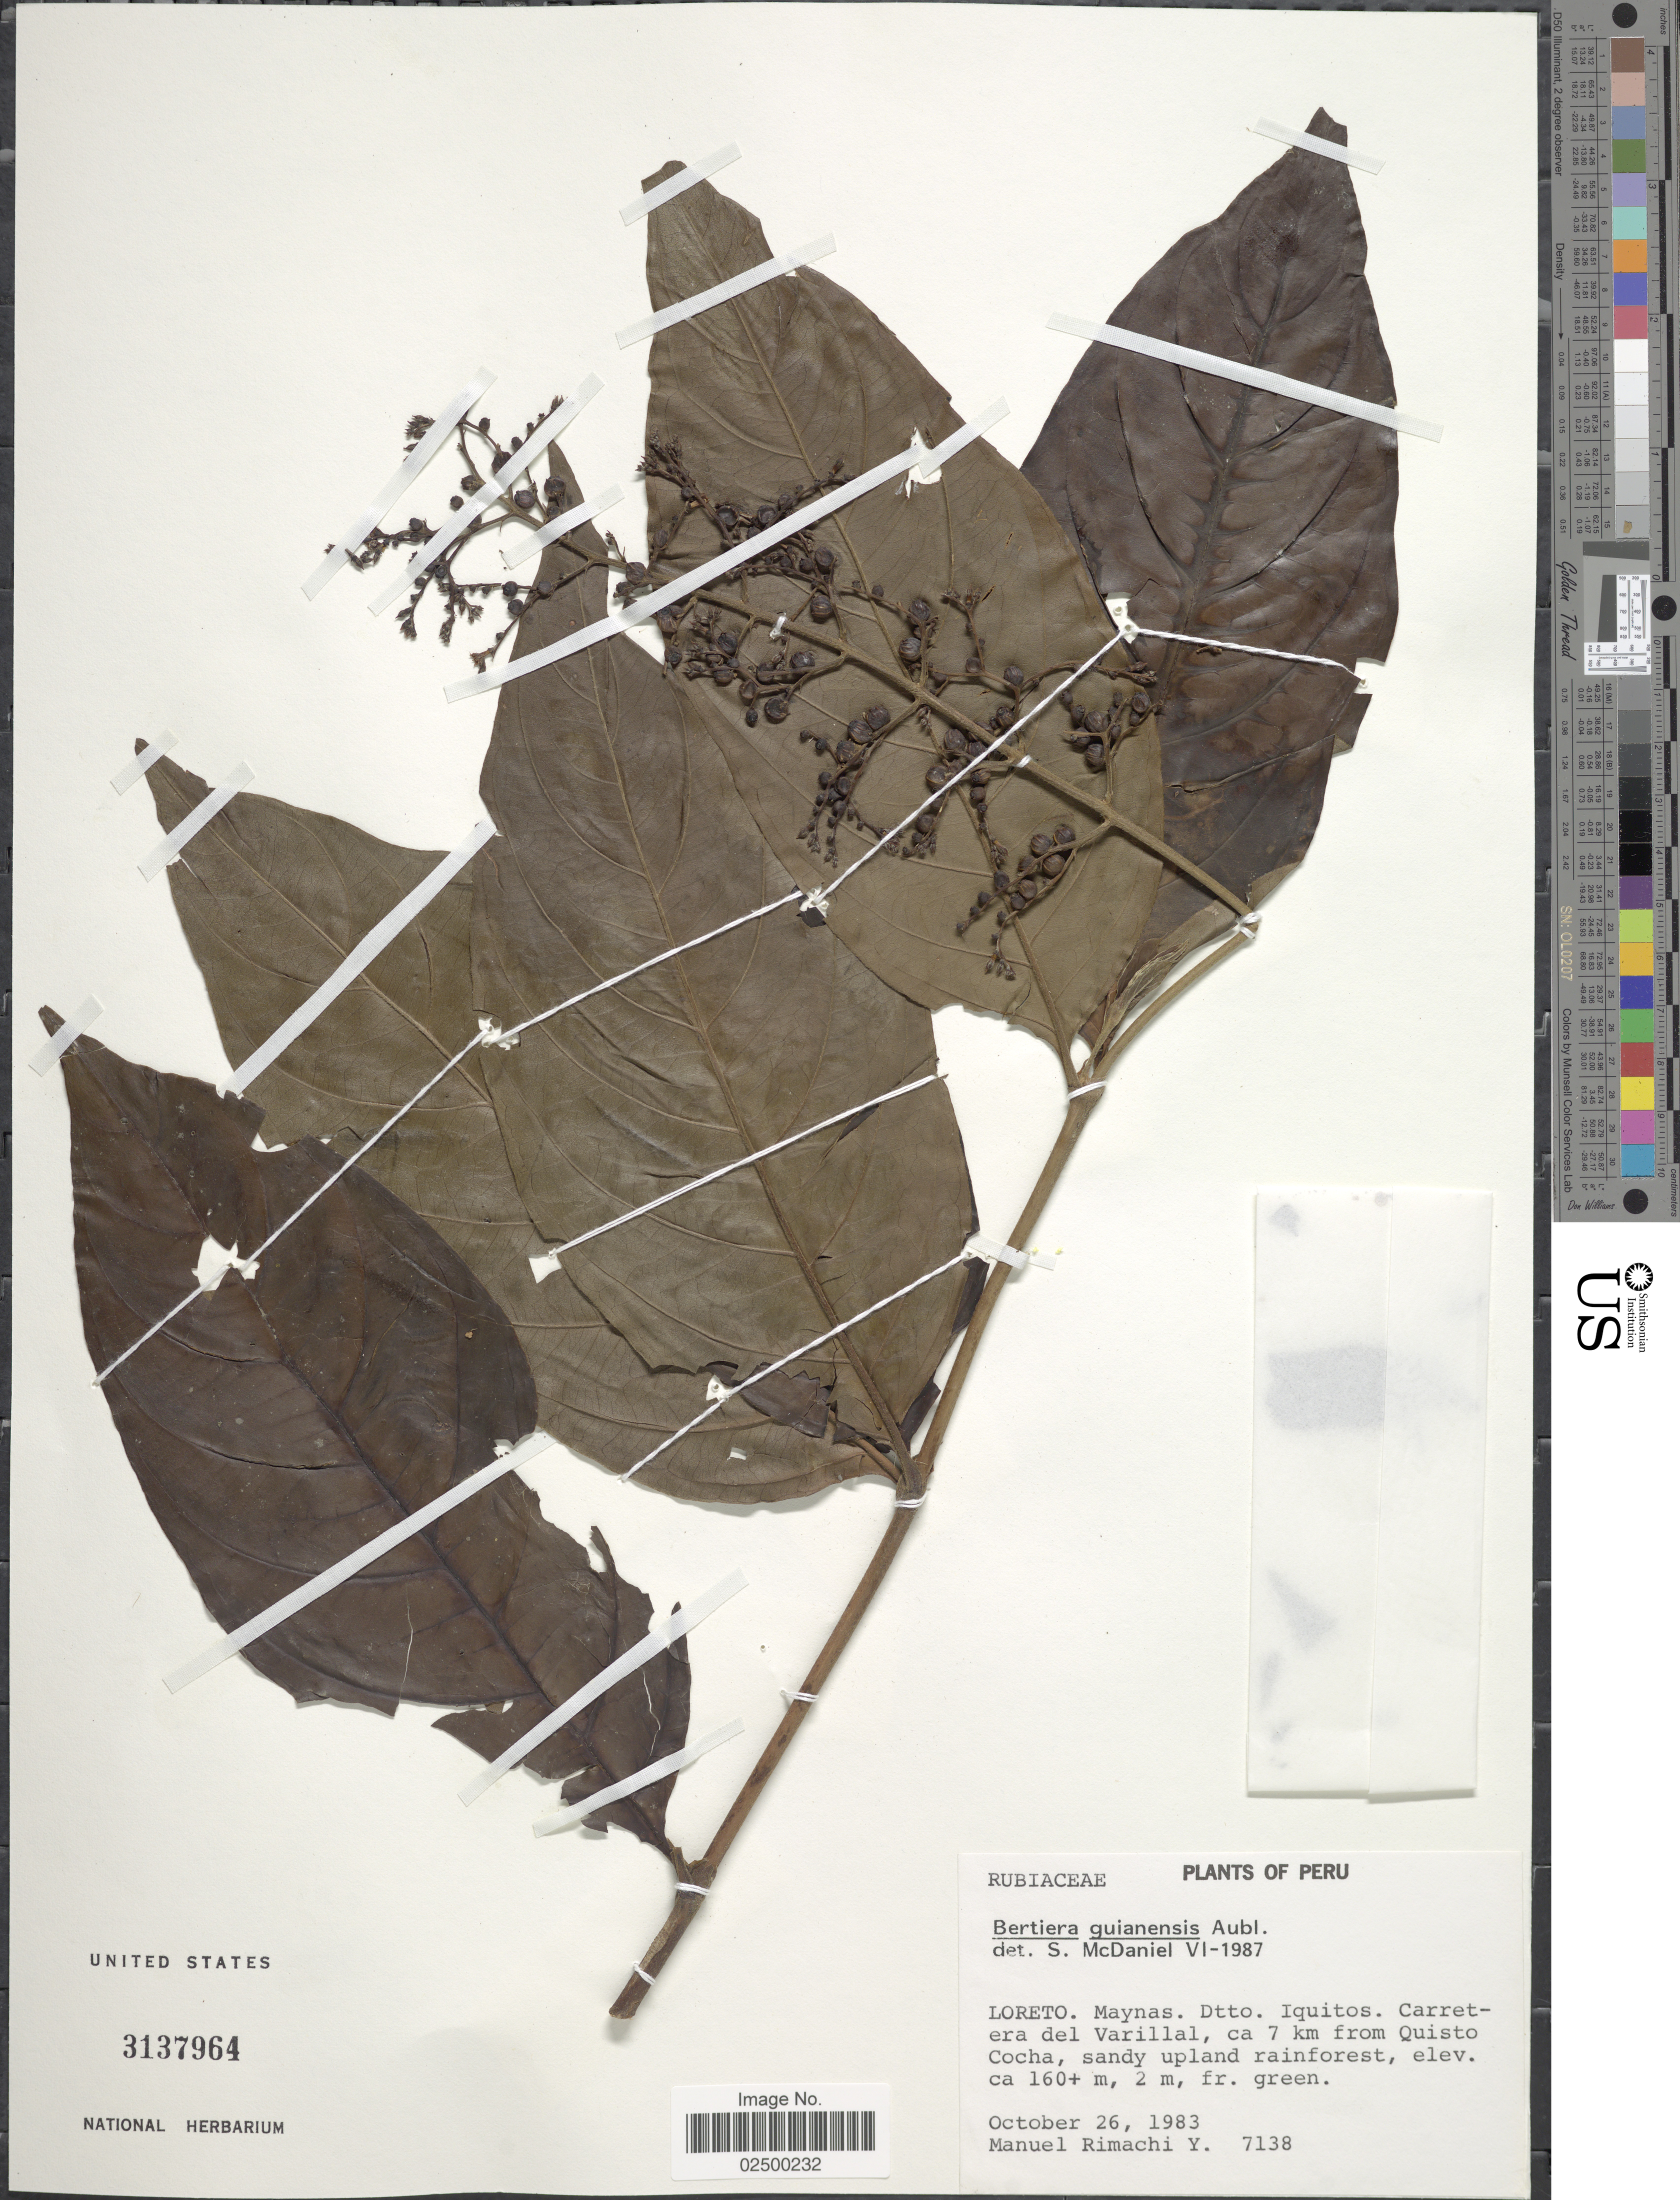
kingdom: Plantae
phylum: Tracheophyta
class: Magnoliopsida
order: Gentianales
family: Rubiaceae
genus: Bertiera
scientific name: Bertiera guianensis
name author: Aubl.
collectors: M. Rimachi Y.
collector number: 7138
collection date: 1983-10-26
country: Peru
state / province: Loreto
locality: Maynas, Dtto. Iquitos, Carretera del Varillal, ca 7 km from Quisto Cocha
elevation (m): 160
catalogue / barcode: US 3137964